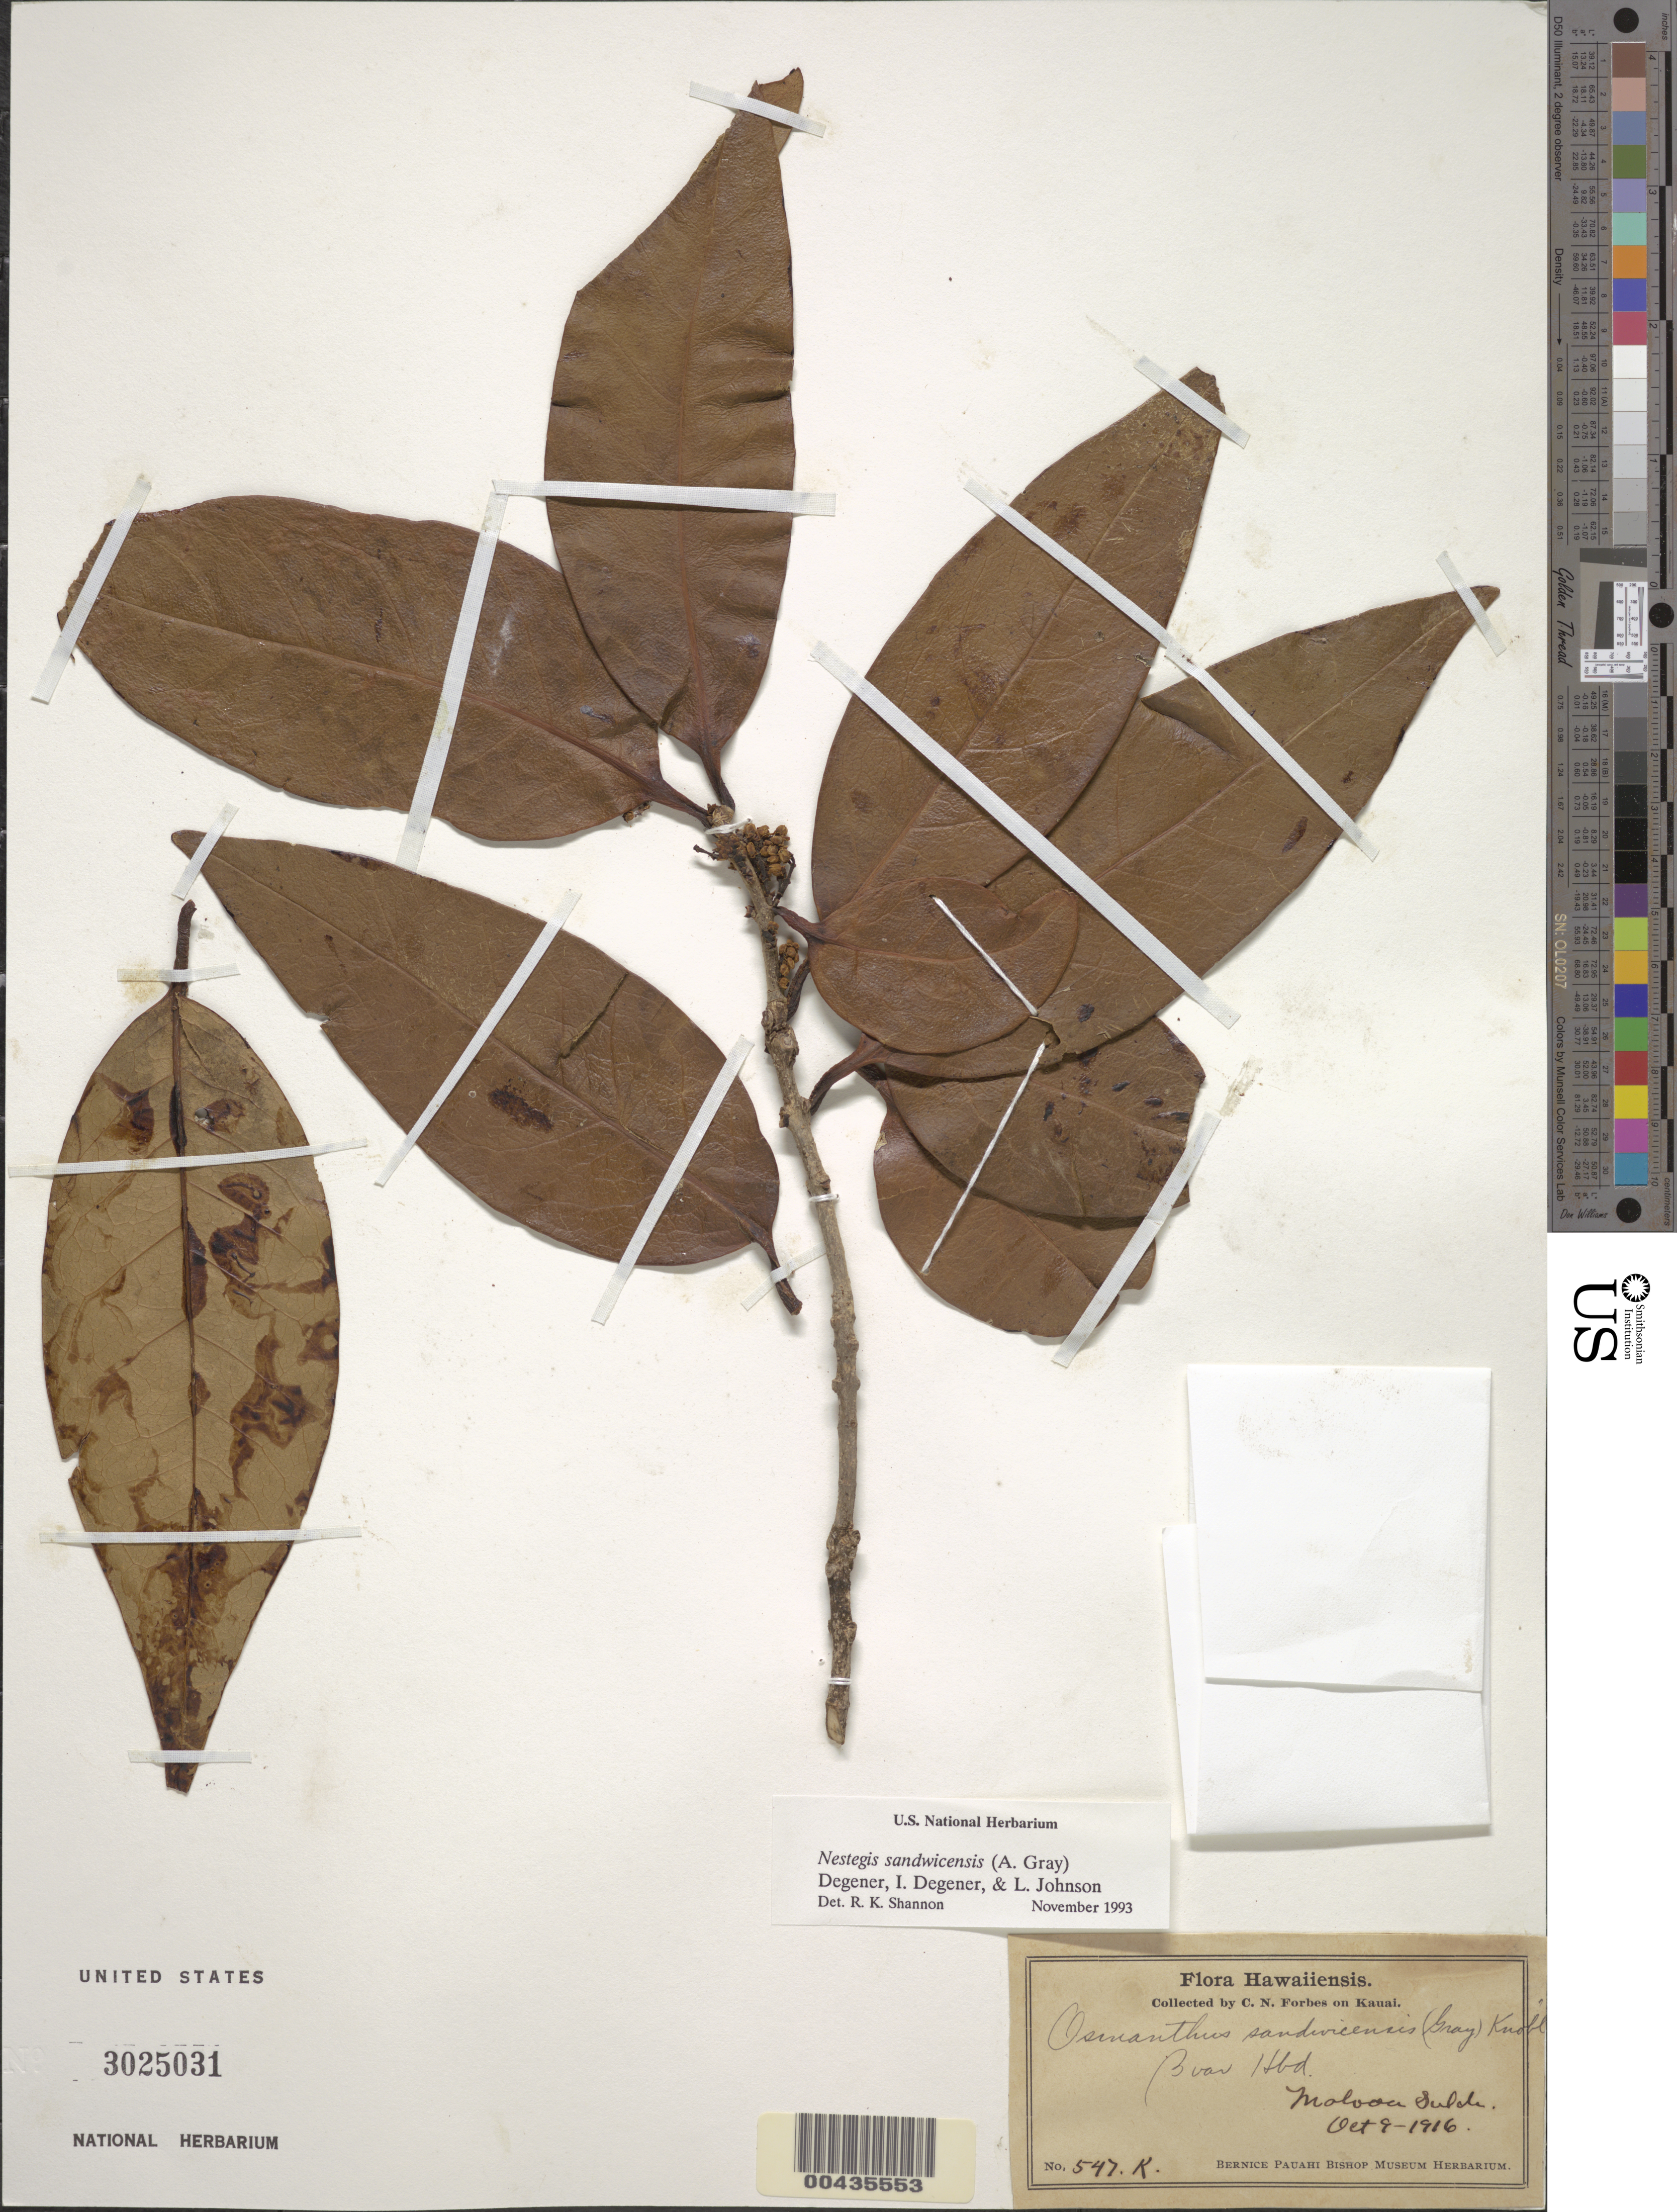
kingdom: Plantae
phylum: Tracheophyta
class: Magnoliopsida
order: Lamiales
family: Oleaceae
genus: Notelaea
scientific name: Notelaea sandwicensis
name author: (A. Gray) Hong-Wa & Besnard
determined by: Wagner, W. L., (BOT), Smithsonian Institution - National Museum of Natural History (UNITED STATES)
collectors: C. N. Forbes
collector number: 547.K.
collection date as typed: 9 Oct 1916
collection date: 1916-10-09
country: United States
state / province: Hawaii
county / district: Kauai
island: Kaua'i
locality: Molooa Gulch, Kauai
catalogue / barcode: US 3025031